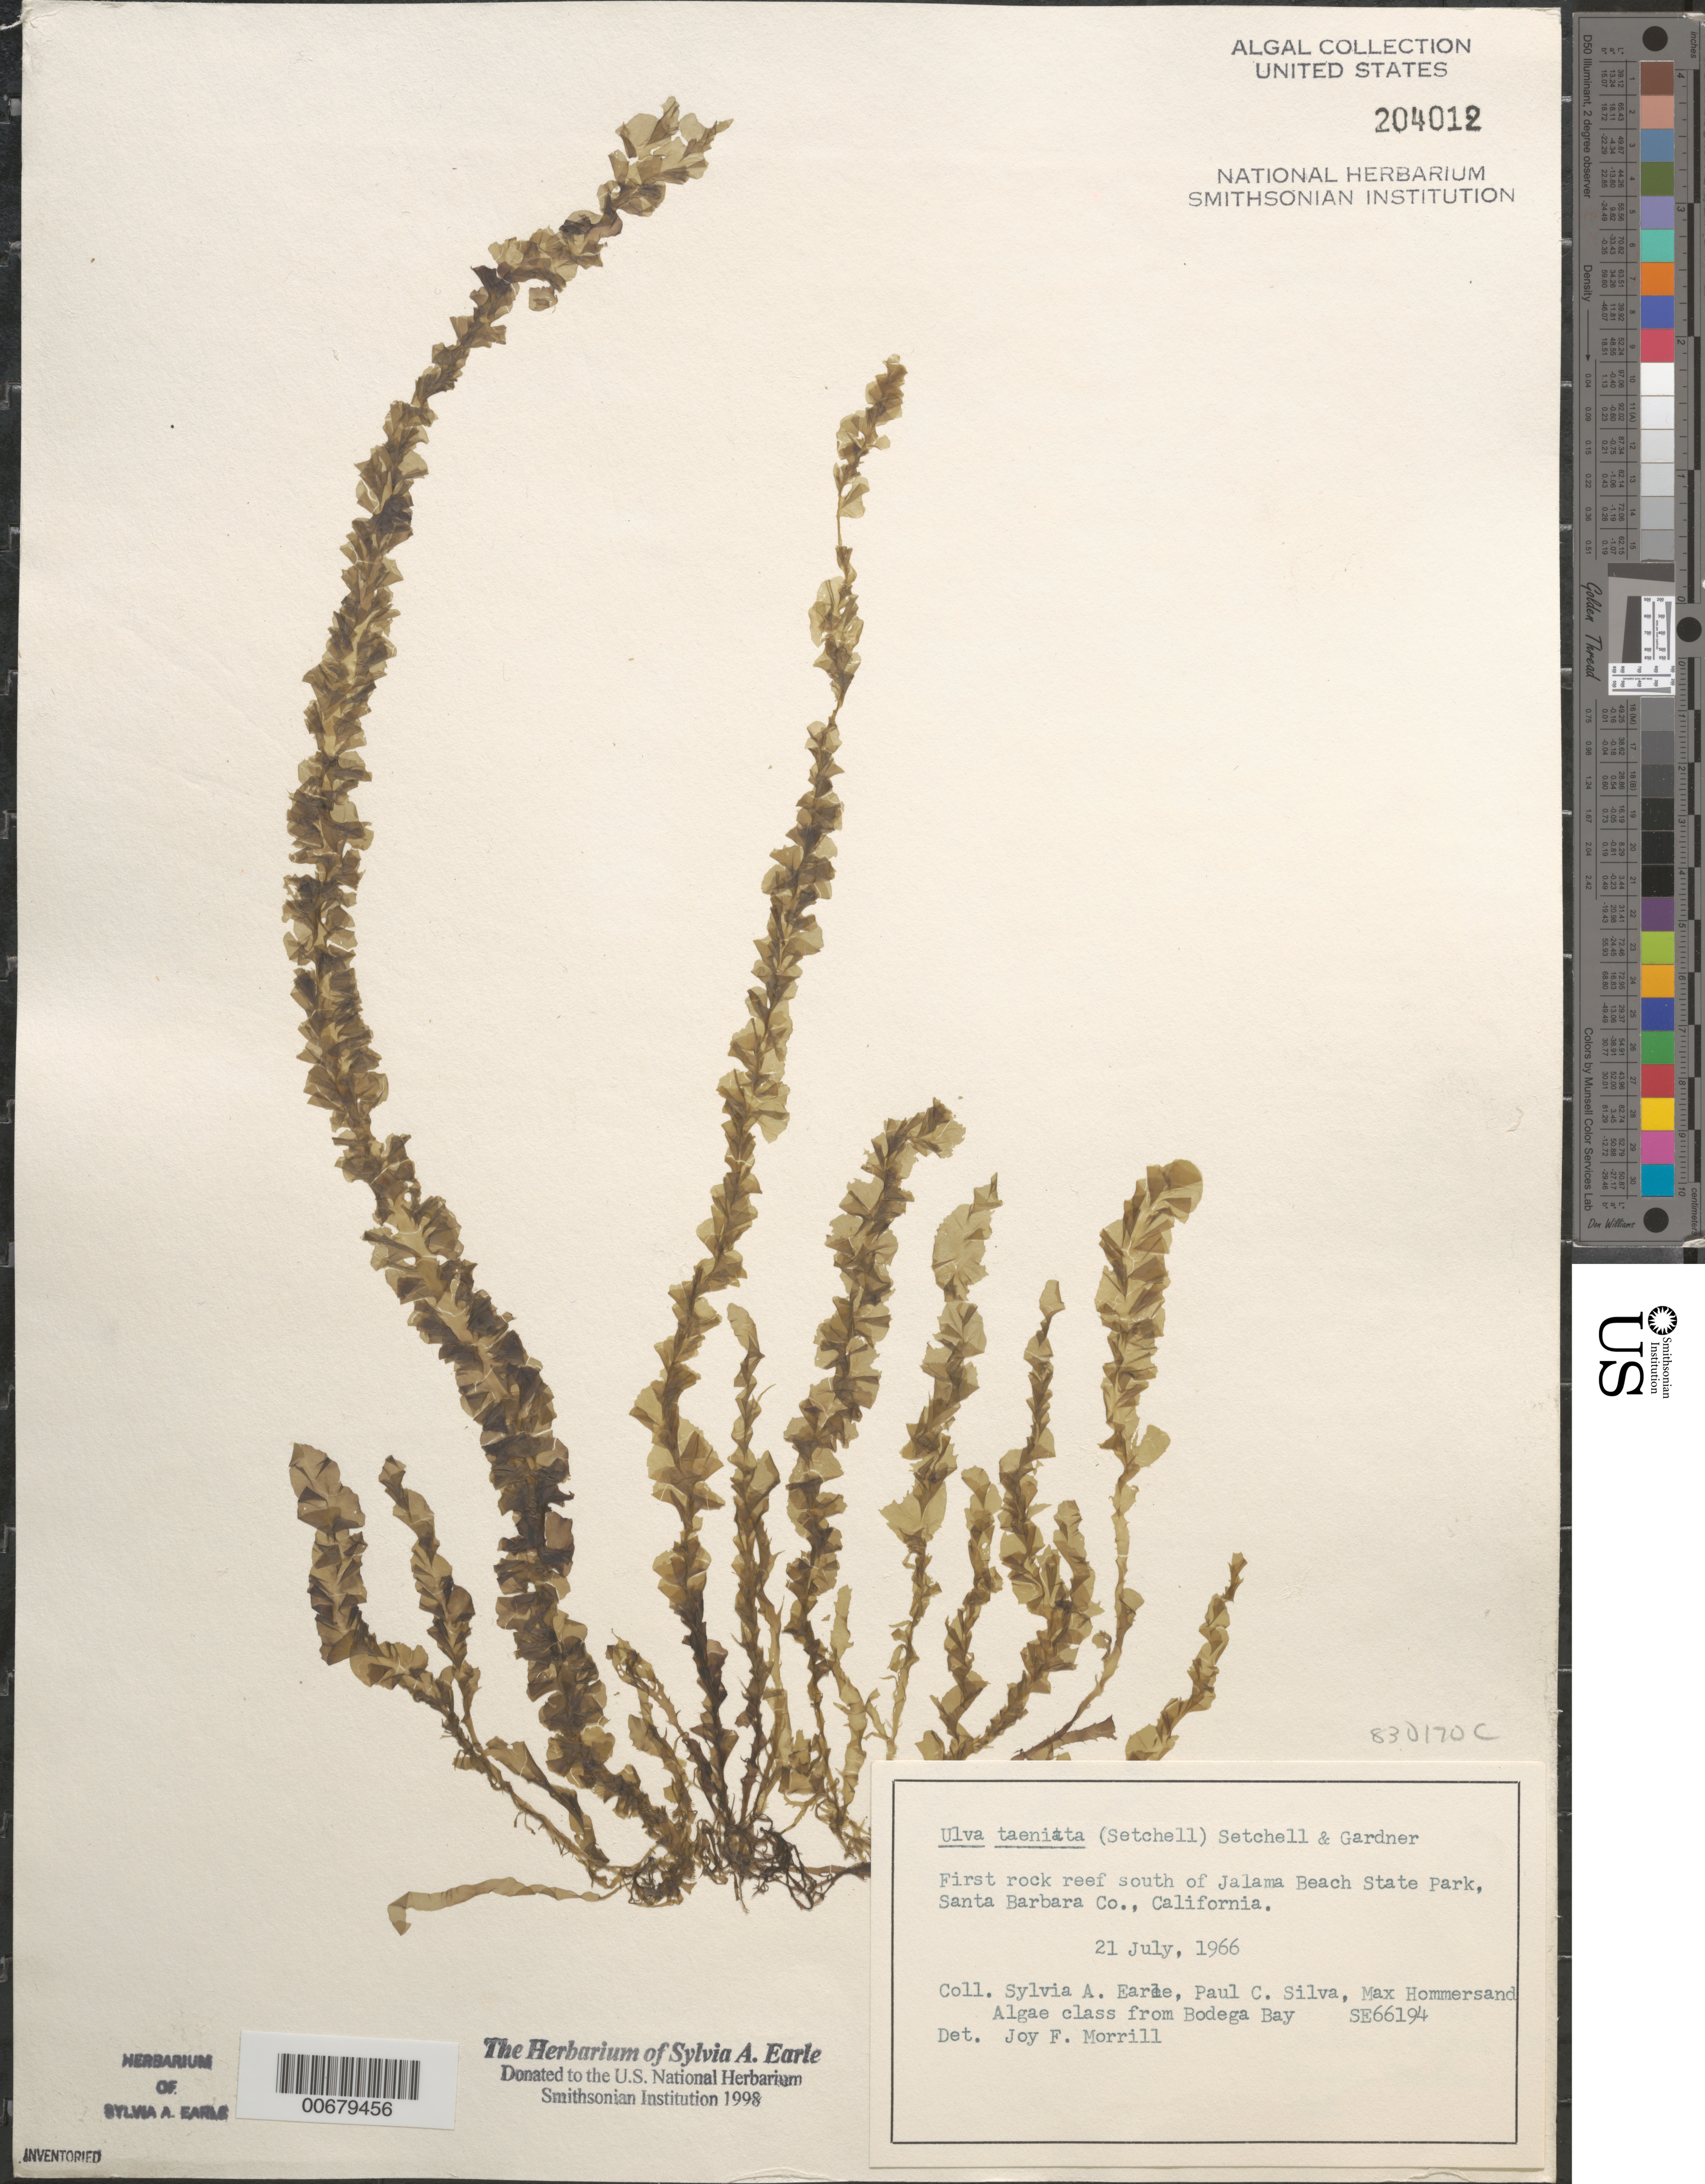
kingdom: Plantae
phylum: Chlorophyta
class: Ulvophyceae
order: Ulvales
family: Ulvaceae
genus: Ulva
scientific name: Ulva taeniata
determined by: Morrill, J.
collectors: S. A. Earle, P. C. Silva, M. H. Hommersand & Bodega Algae Class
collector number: SE 66194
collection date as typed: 21 Jul 1966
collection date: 1966-07-21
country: United States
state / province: California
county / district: Santa Barbara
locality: Reef south of Jalama Beach Park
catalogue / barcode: US 204012